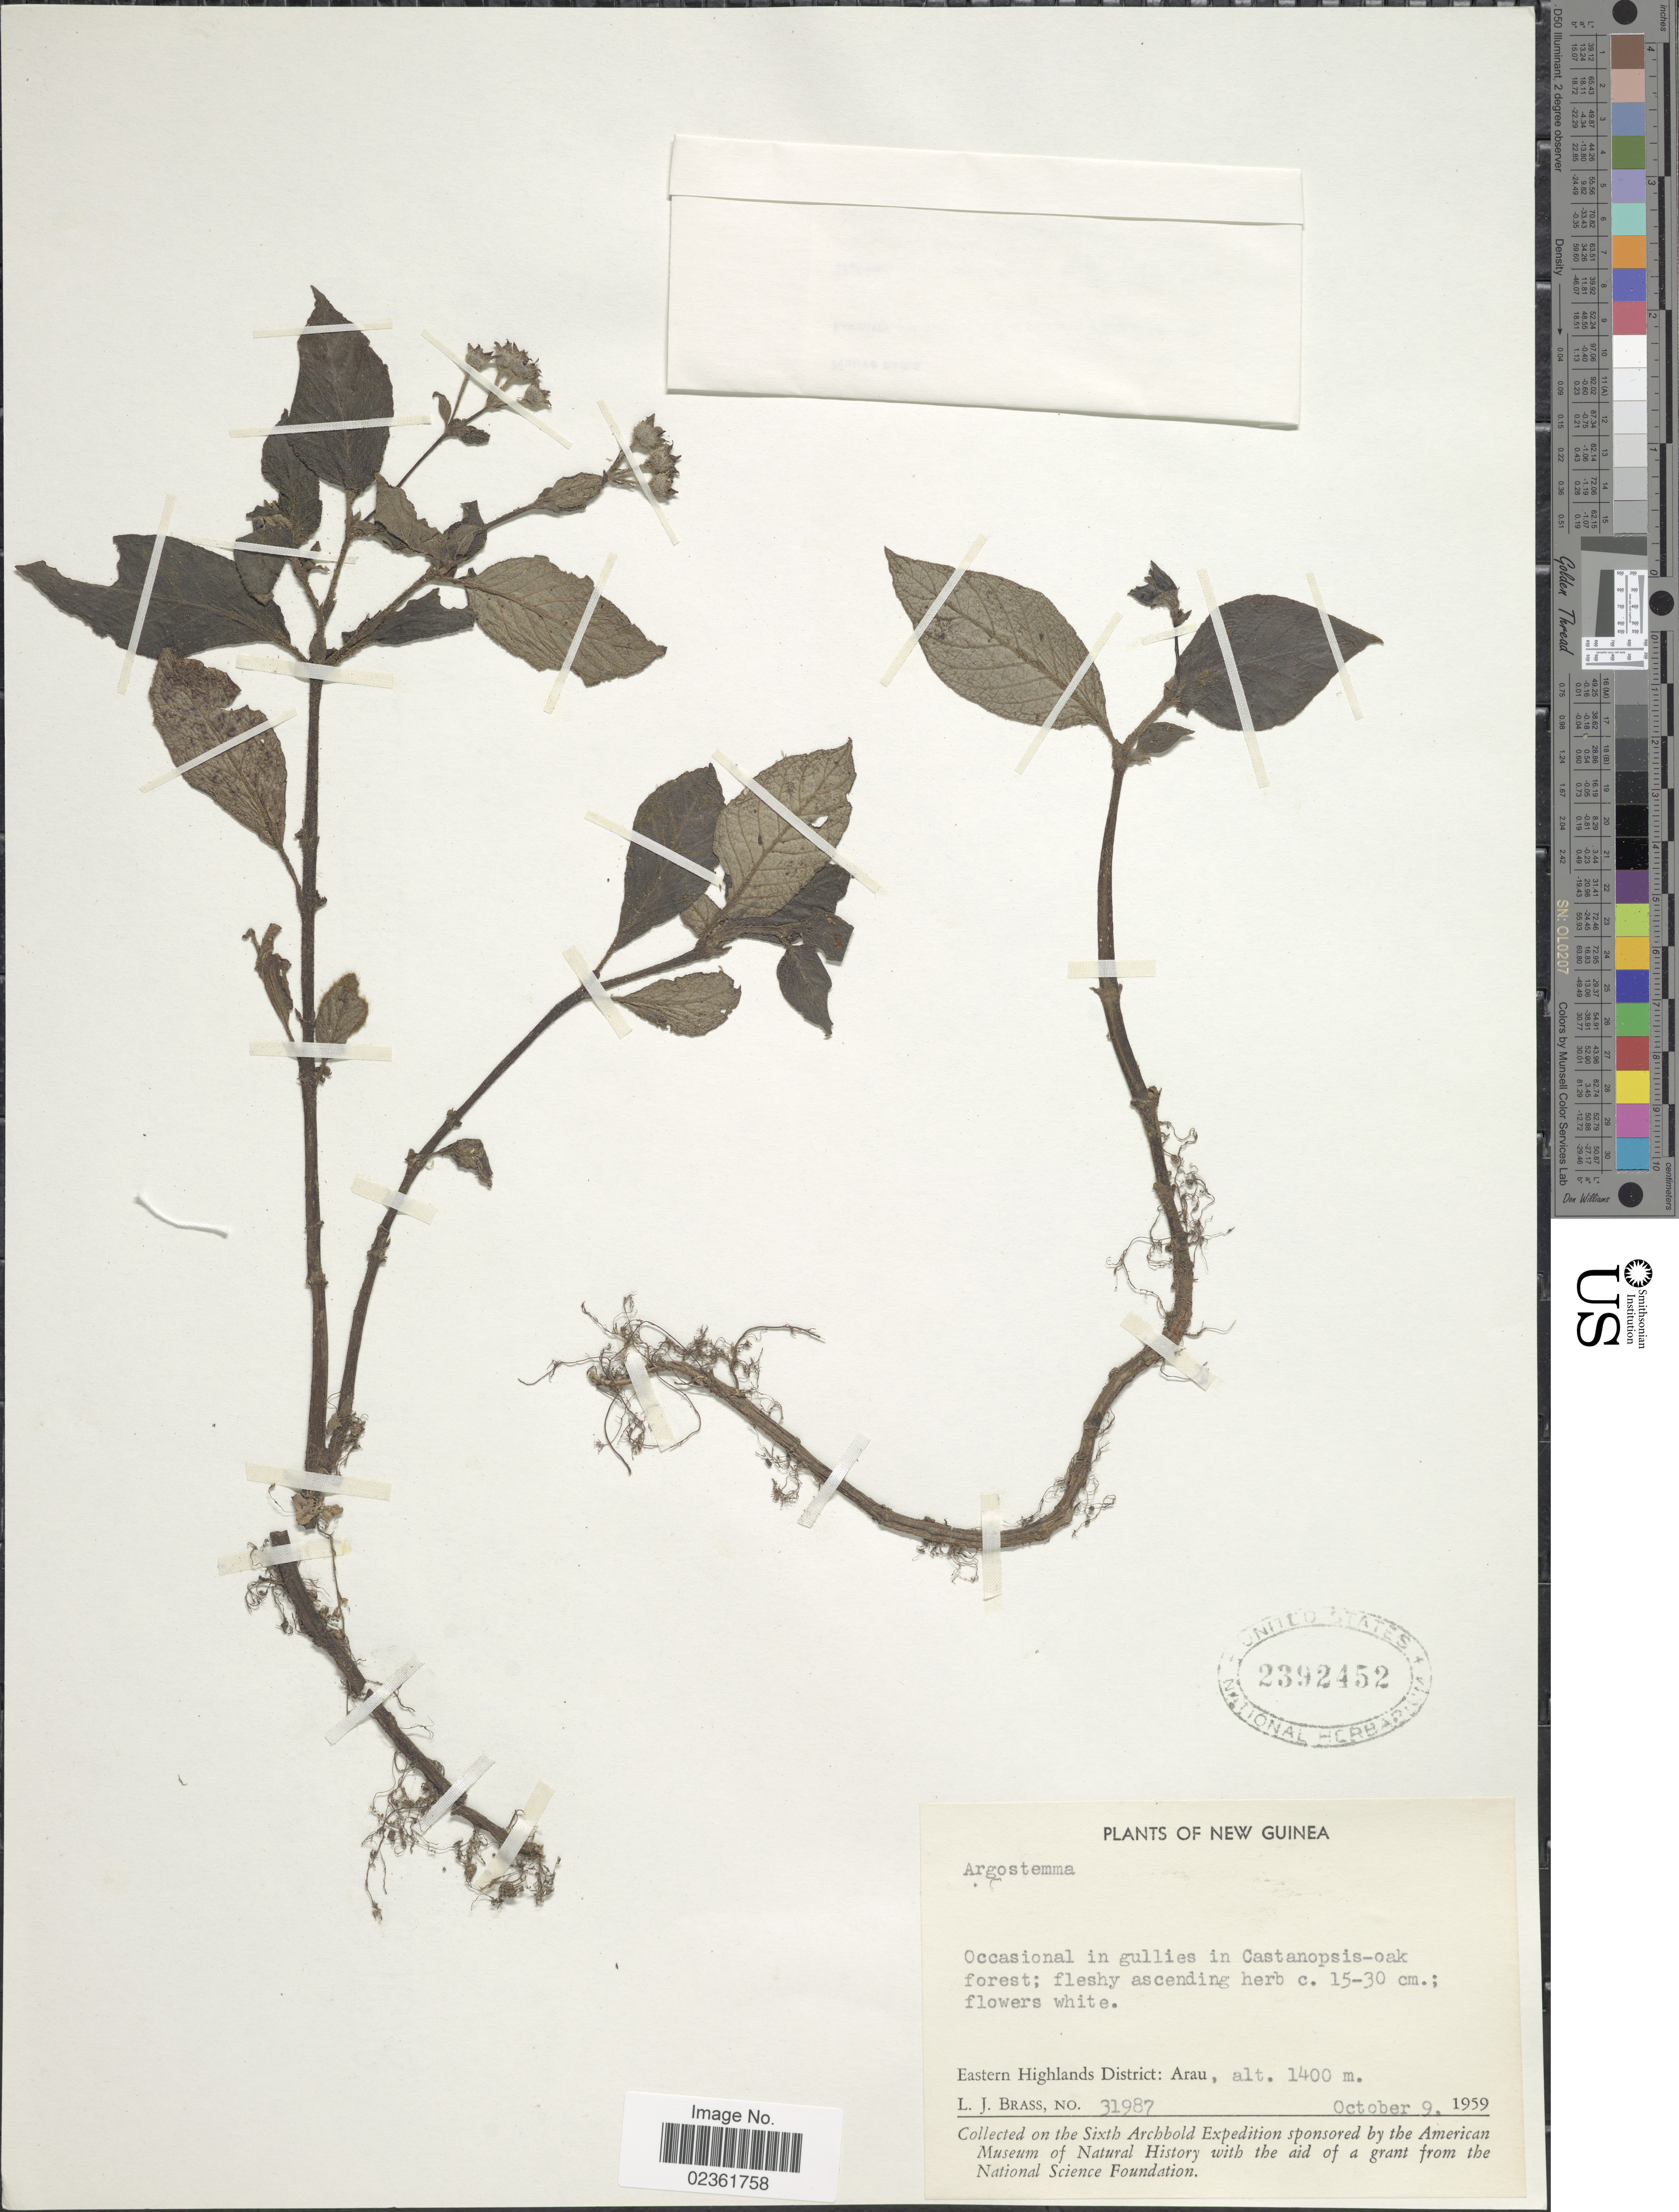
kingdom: Plantae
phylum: Tracheophyta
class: Magnoliopsida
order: Gentianales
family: Rubiaceae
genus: Argostemma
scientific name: Argostemma sp.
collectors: L. J. Brass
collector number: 31987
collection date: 1959-10-09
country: Papua New Guinea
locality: New Guinea, Eastern Highlands District: Arau.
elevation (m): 1400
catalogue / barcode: US 2392452